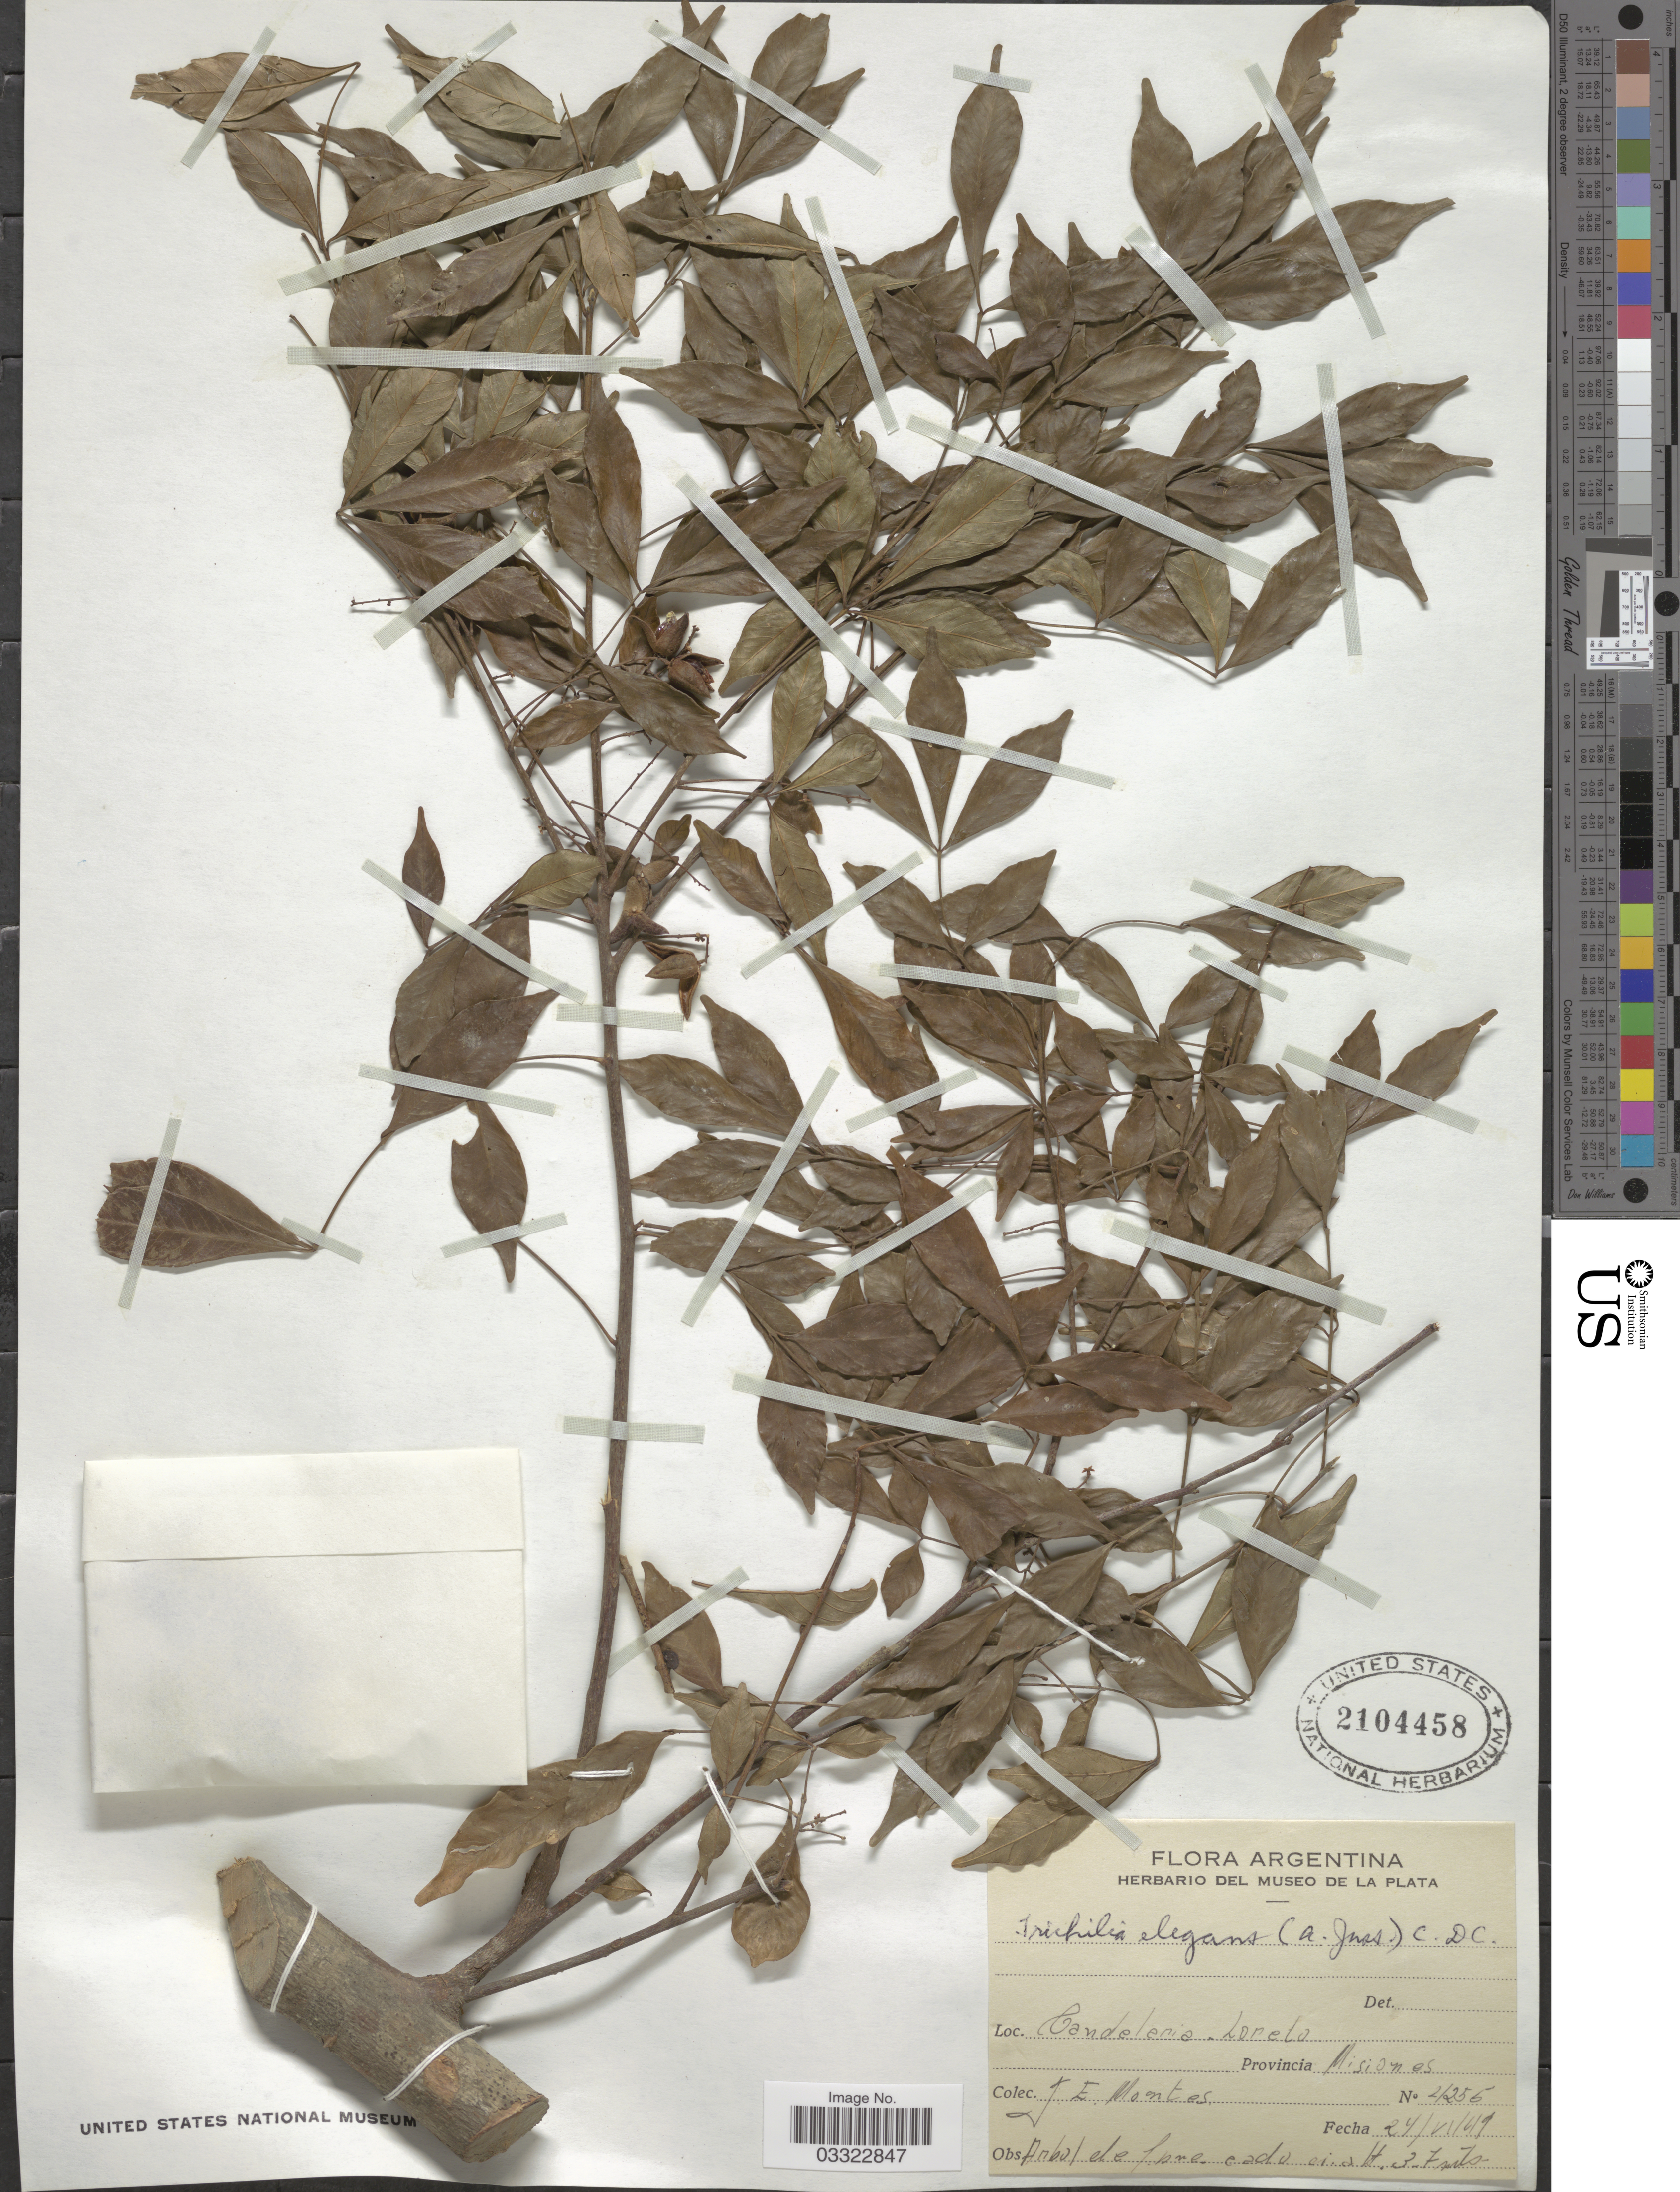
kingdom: Plantae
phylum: Tracheophyta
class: Magnoliopsida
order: Sapindales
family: Meliaceae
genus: Trichilia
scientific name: Trichilia elegans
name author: A. Juss.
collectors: J. E. Montes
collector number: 4256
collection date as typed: Transcribed d/m/y: 24/6/49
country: Argentina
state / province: Misiones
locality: Candelaria - Loreto.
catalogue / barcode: US 2104458